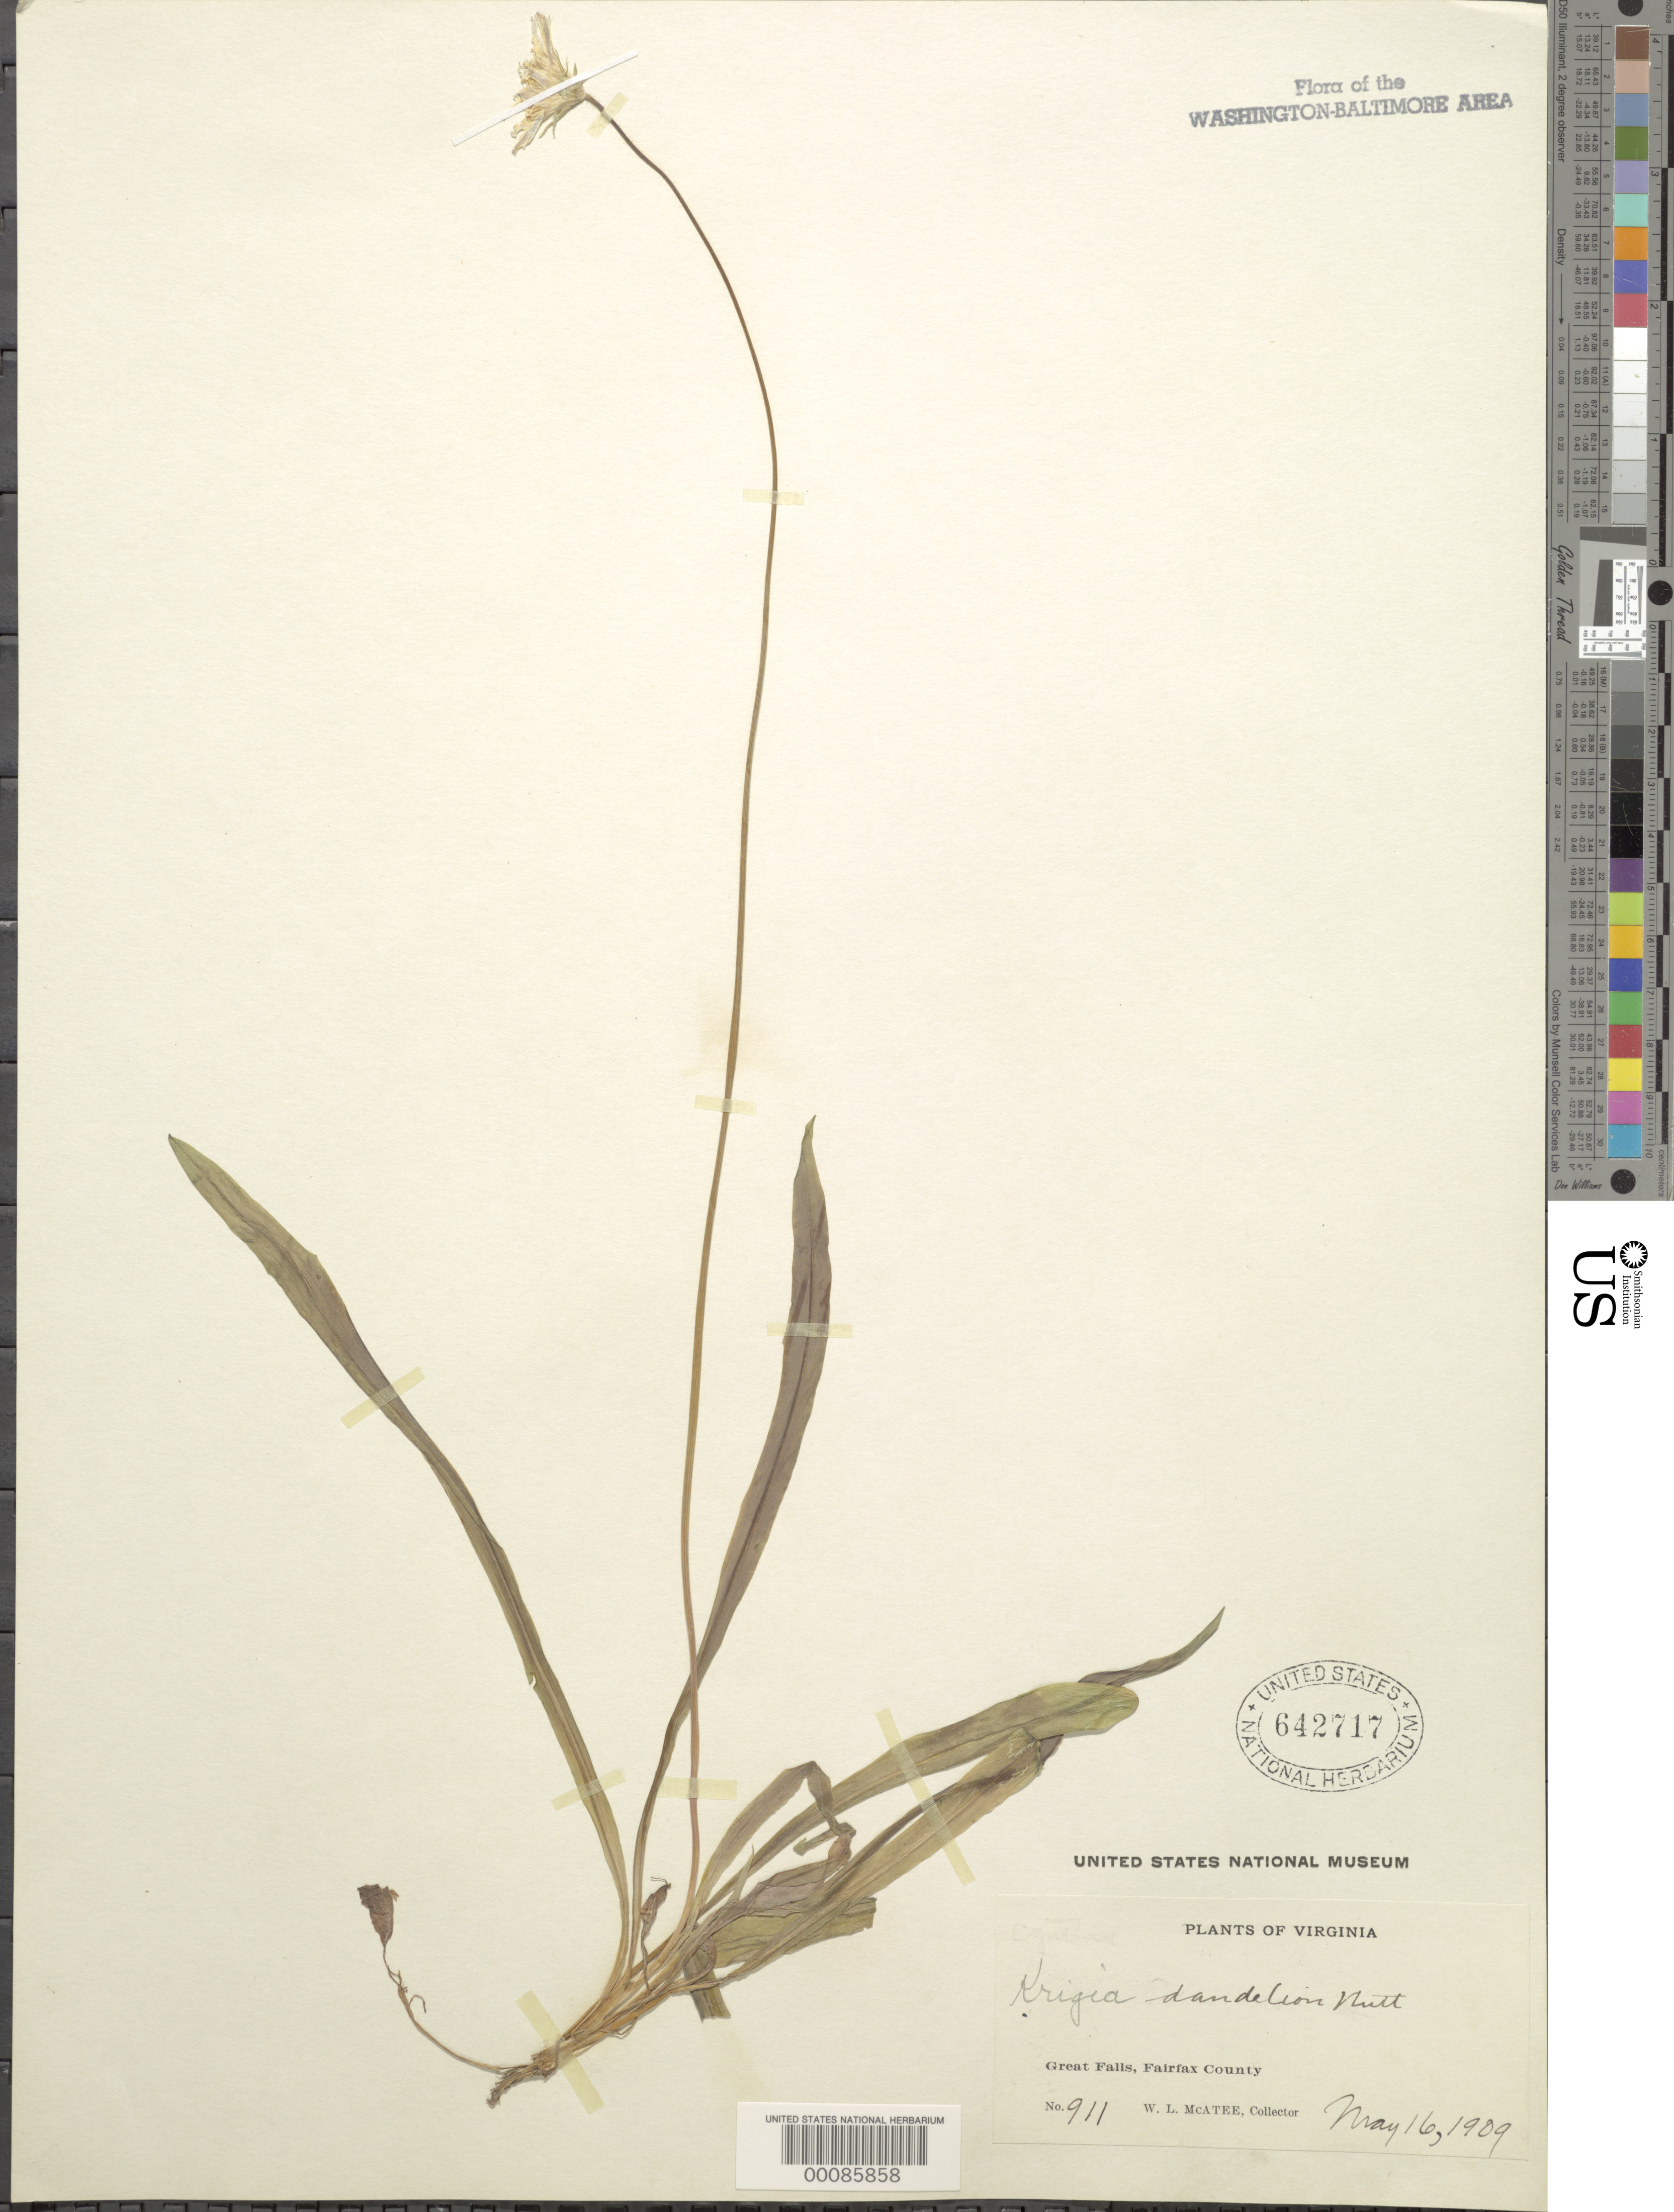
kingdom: Plantae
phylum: Tracheophyta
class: Magnoliopsida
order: Asterales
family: Asteraceae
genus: Krigia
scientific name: Krigia dandelion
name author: (L.) Nutt.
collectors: W. McAtee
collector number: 911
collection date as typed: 16 May 1909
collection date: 1909-05-16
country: United States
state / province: Virginia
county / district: Fairfax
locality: Great Falls C. & O. Canal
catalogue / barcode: US 642717